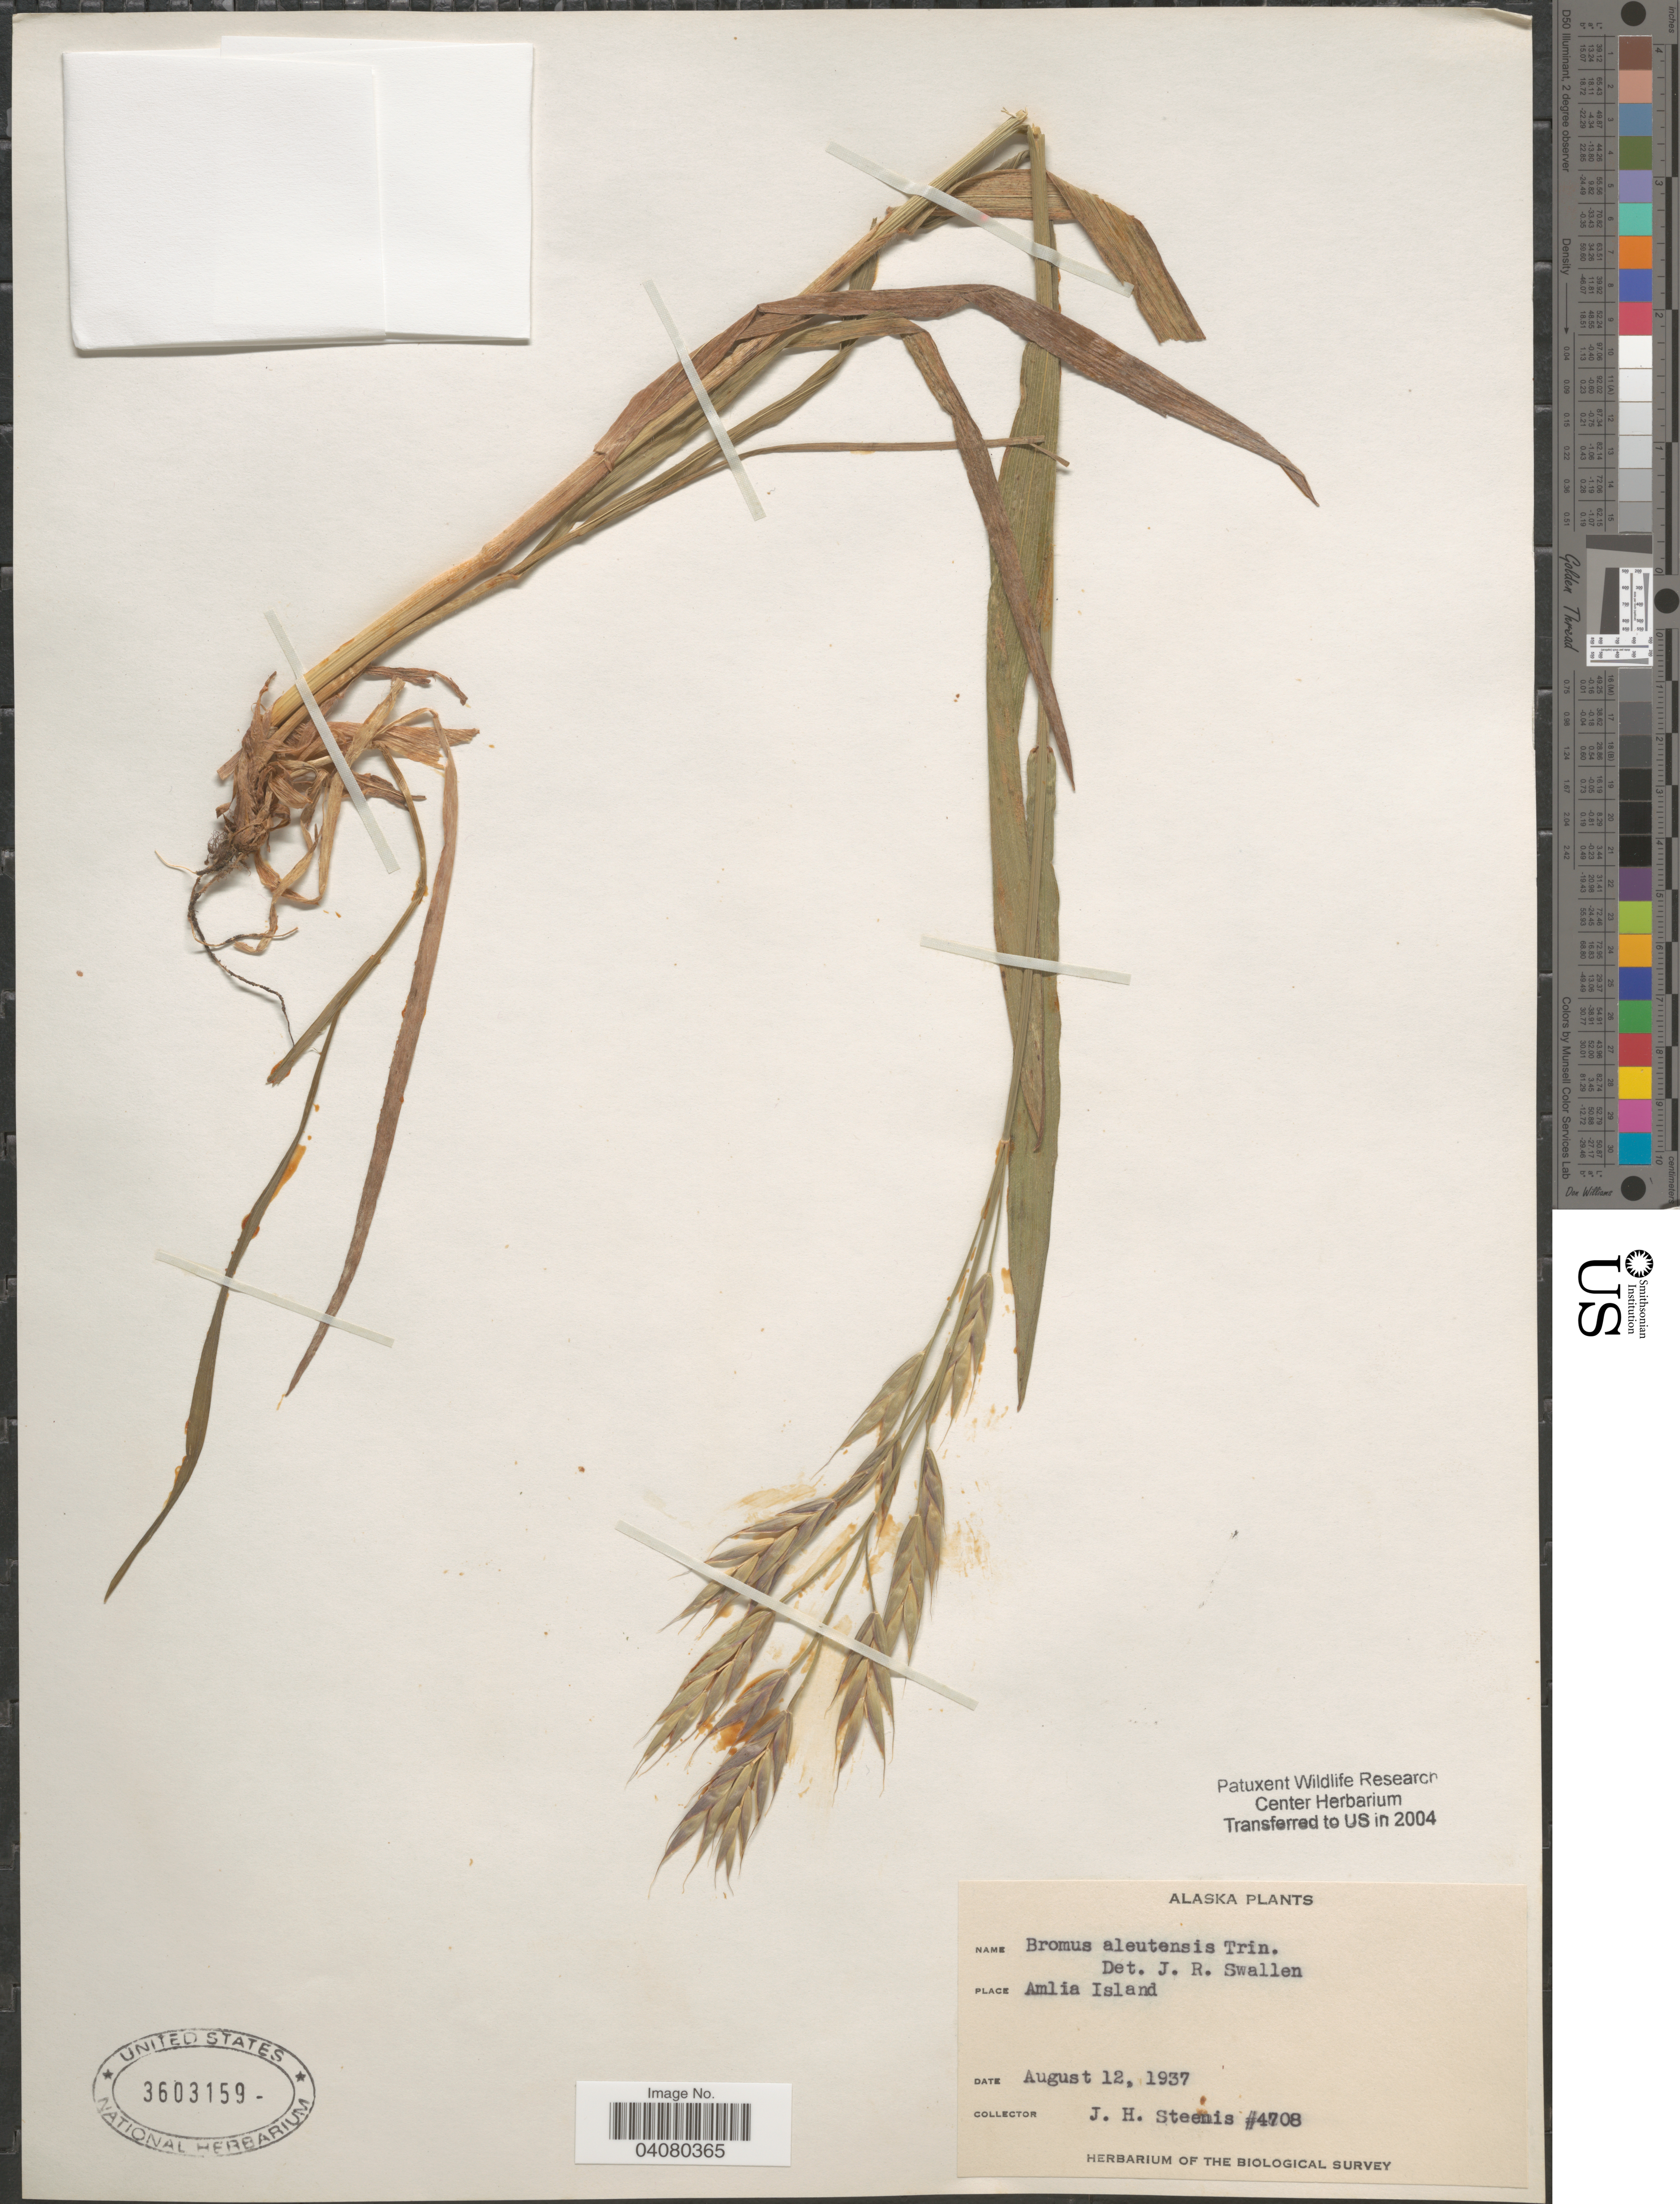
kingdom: Plantae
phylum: Tracheophyta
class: Liliopsida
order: Poales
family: Poaceae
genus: Bromus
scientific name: Bromus aleutensis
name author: Trin. ex Griseb.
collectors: J. H. Steenis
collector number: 4708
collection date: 1937-08-12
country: United States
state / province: Alaska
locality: Amlia Island.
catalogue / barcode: US 3603159